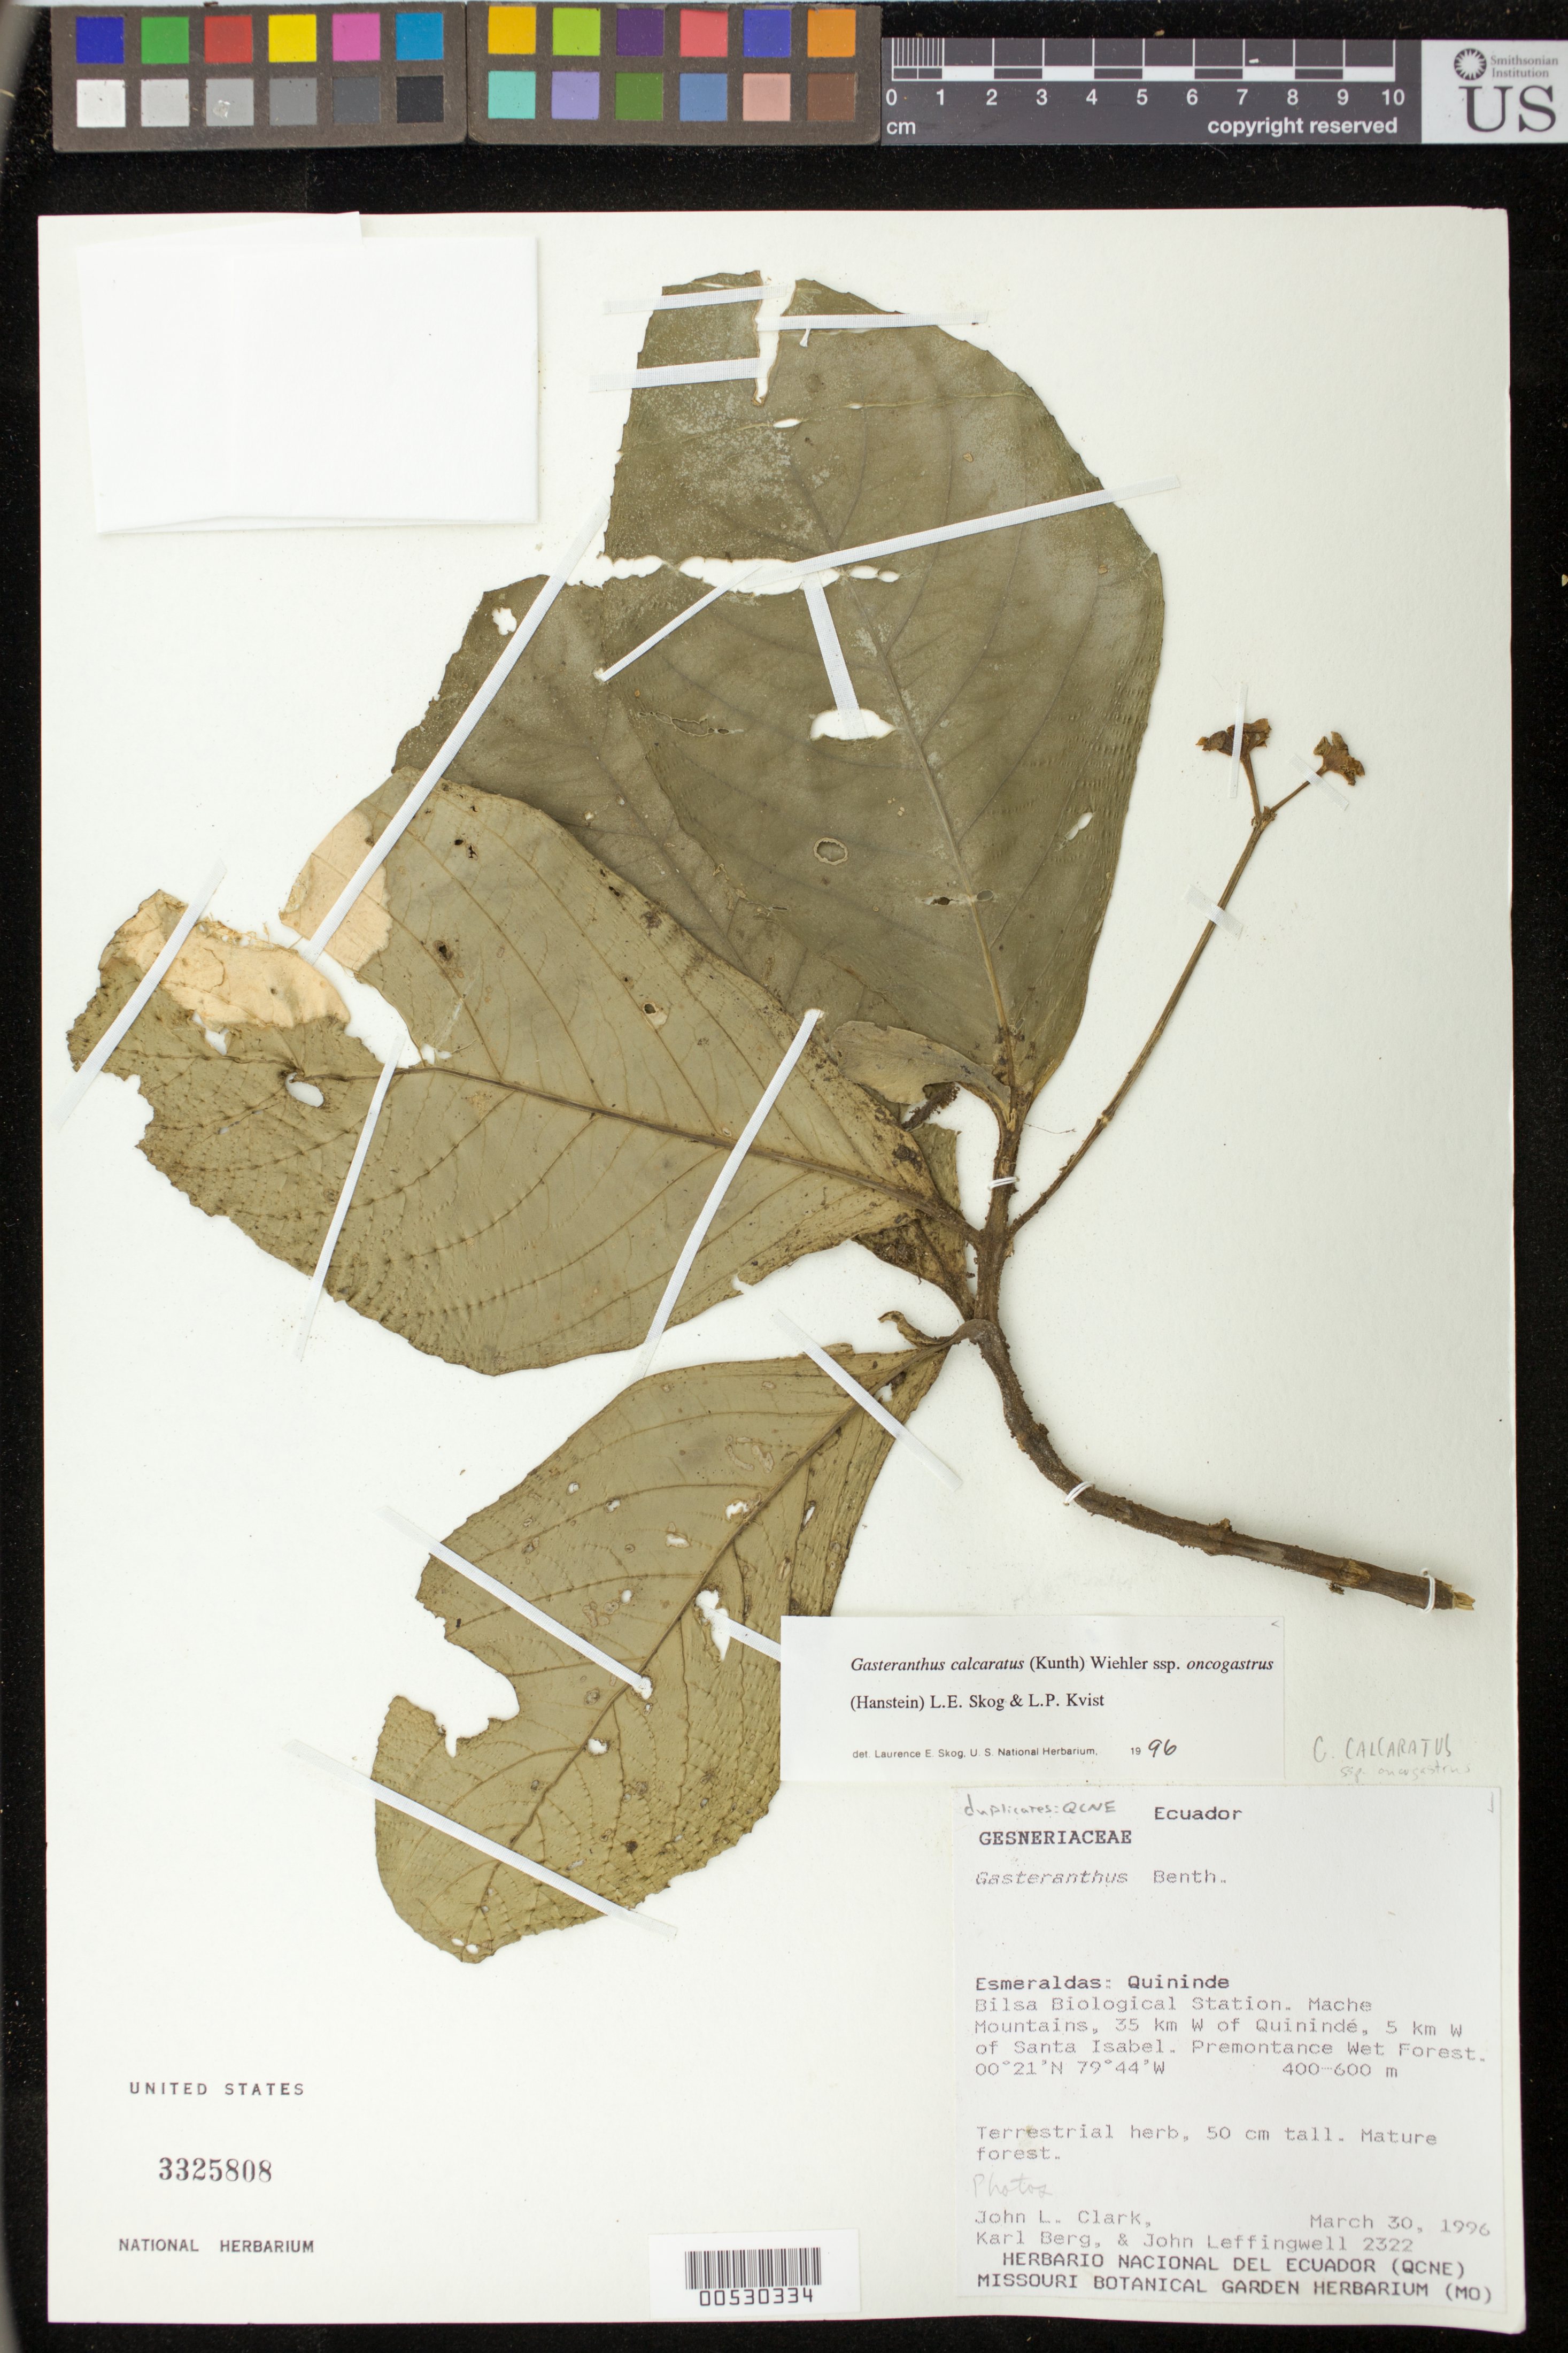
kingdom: Plantae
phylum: Tracheophyta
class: Magnoliopsida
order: Lamiales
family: Gesneriaceae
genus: Sinningia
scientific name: Sinningia incarnata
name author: (Aubl.) D.L. Denham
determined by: Skog, Laurence E.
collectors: J. L. Clark, K. Berg & J. Leffingwell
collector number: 2322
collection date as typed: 30 Mar 1996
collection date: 1996-03-30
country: Ecuador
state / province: Esmeraldas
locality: Quininde, Bilsa Biological Station, Mache Mountains, 35 km W of Quinindé, 5 km W of Santa Isabel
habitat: Premontane wet forest; mature forest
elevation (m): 400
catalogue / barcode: US 3325808